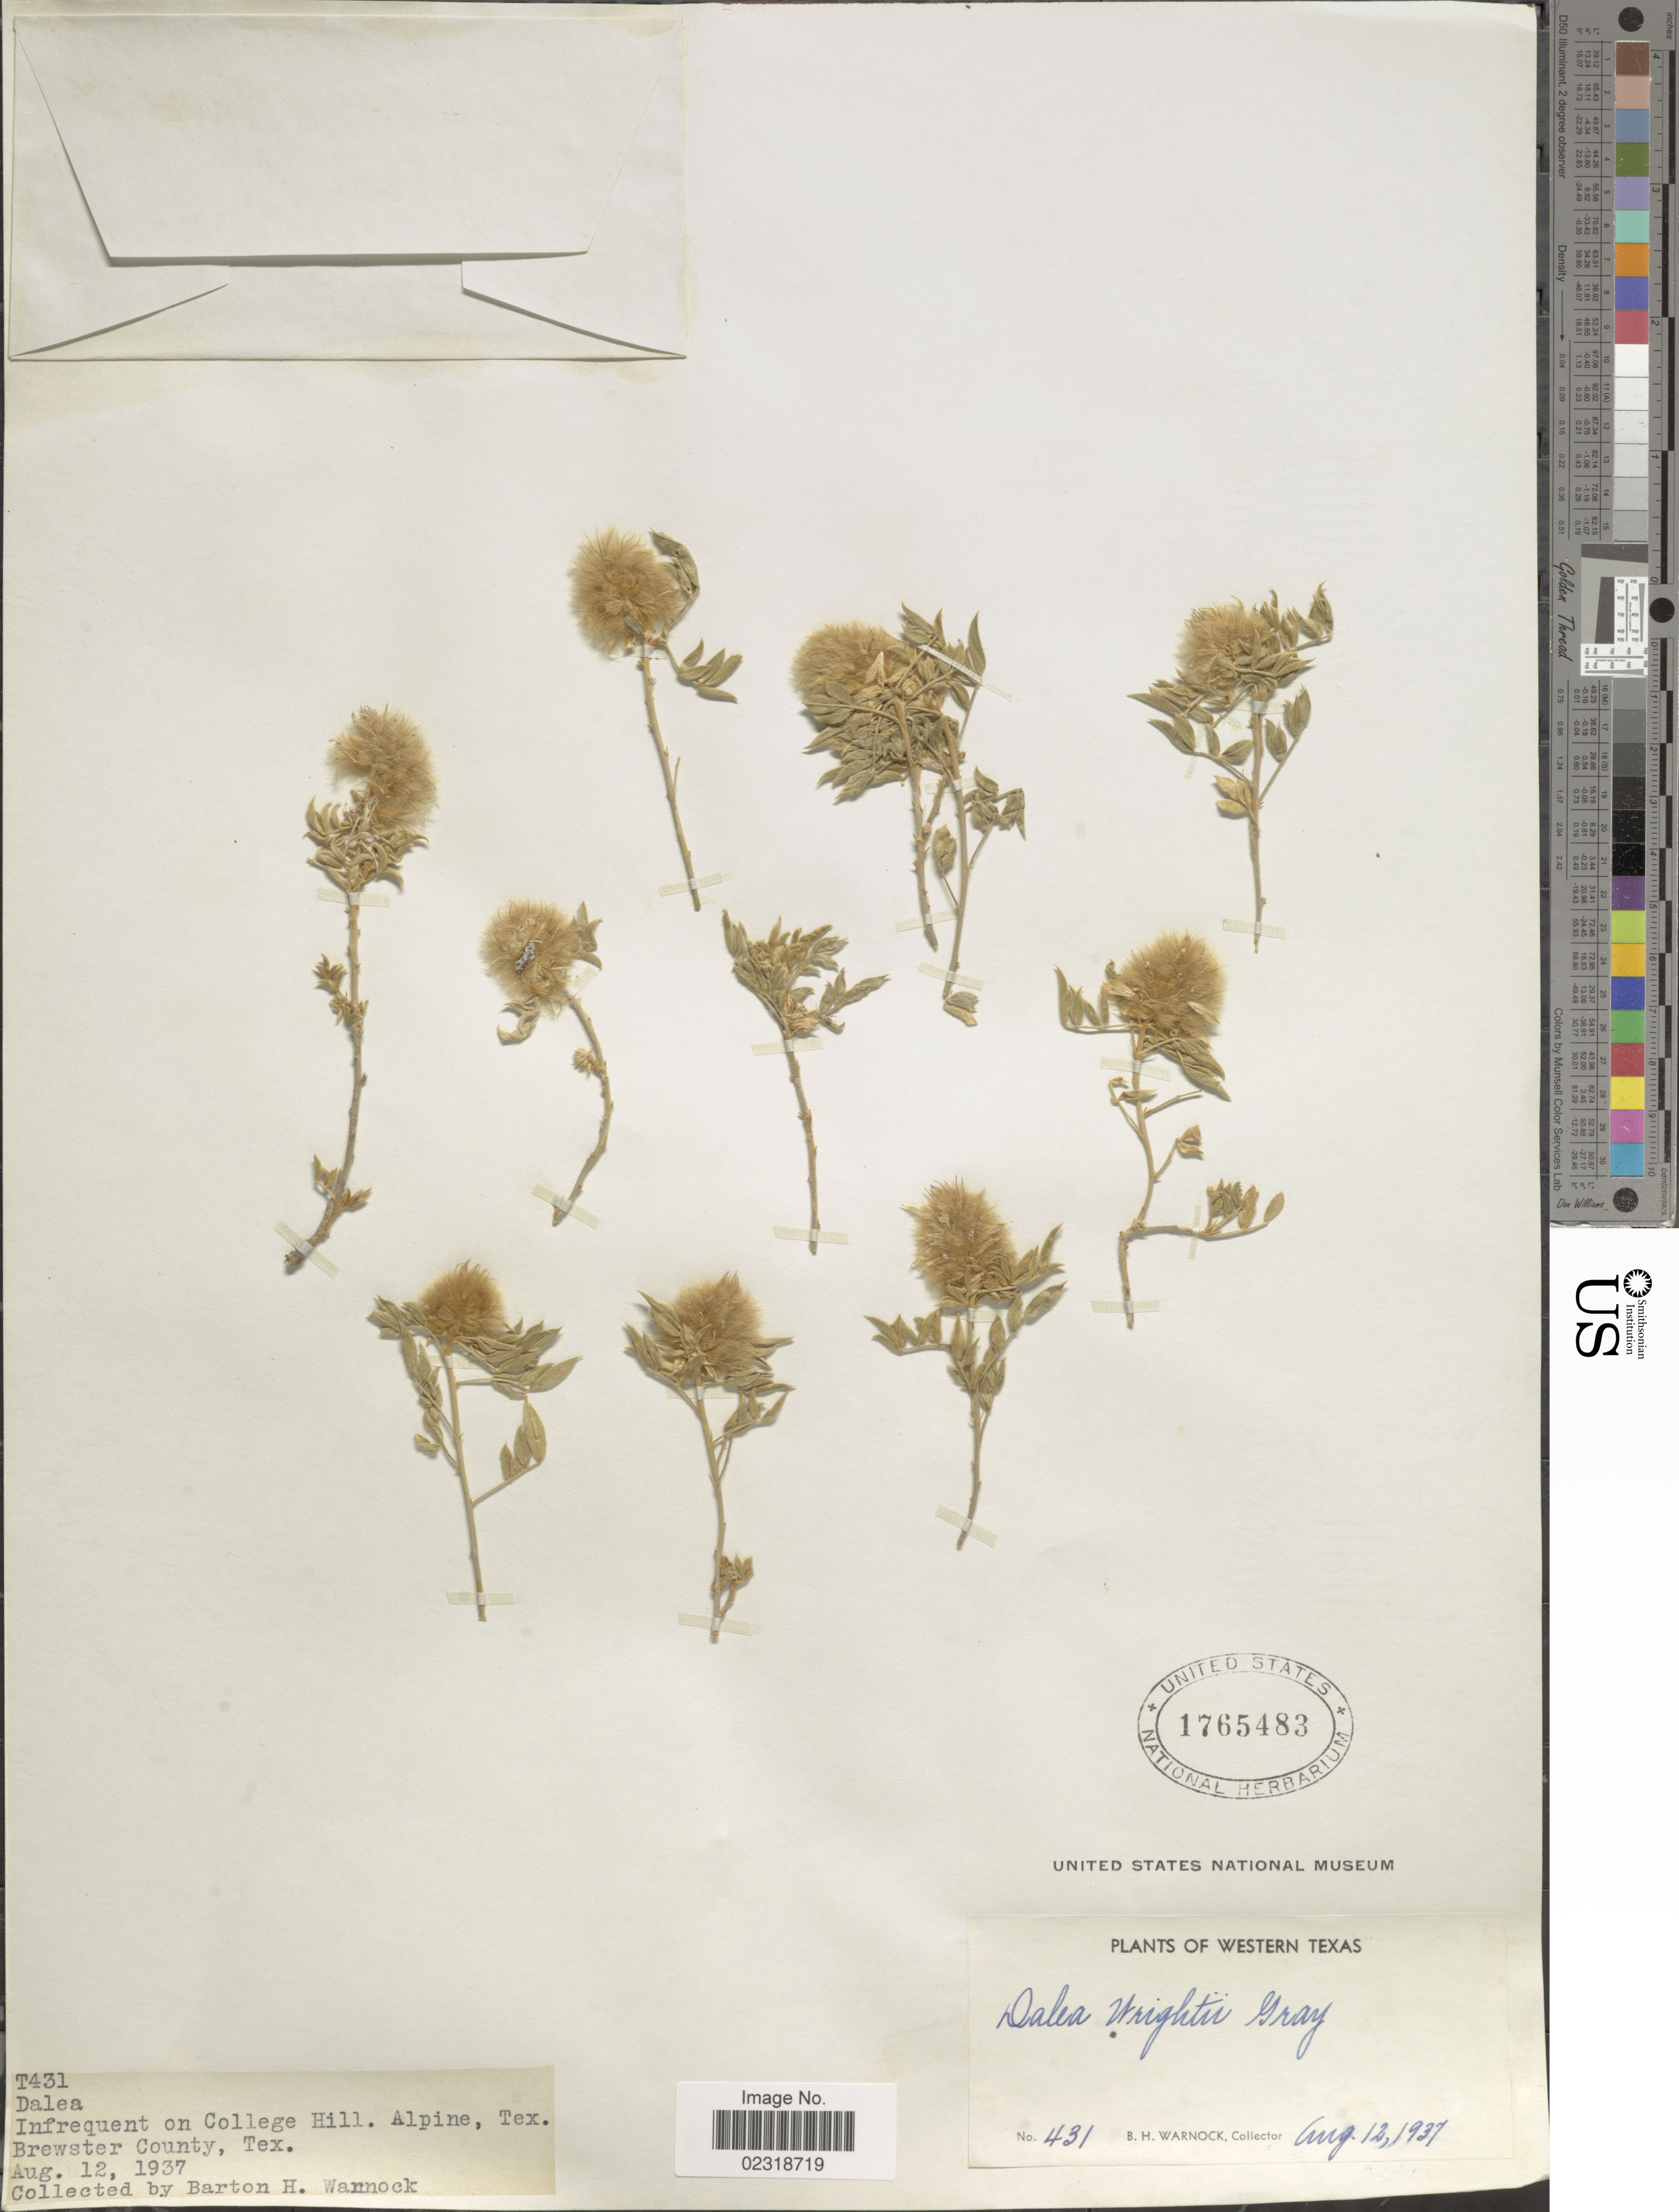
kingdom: Plantae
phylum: Tracheophyta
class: Magnoliopsida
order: Fabales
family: Fabaceae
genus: Dalea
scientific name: Dalea wrightii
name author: A. Gray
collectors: B. H. Warnock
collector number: T431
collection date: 1937-08-12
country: United States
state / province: Texas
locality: Western Texas, infrequent on College Hill, Alpine, Brewster County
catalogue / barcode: US 1765483